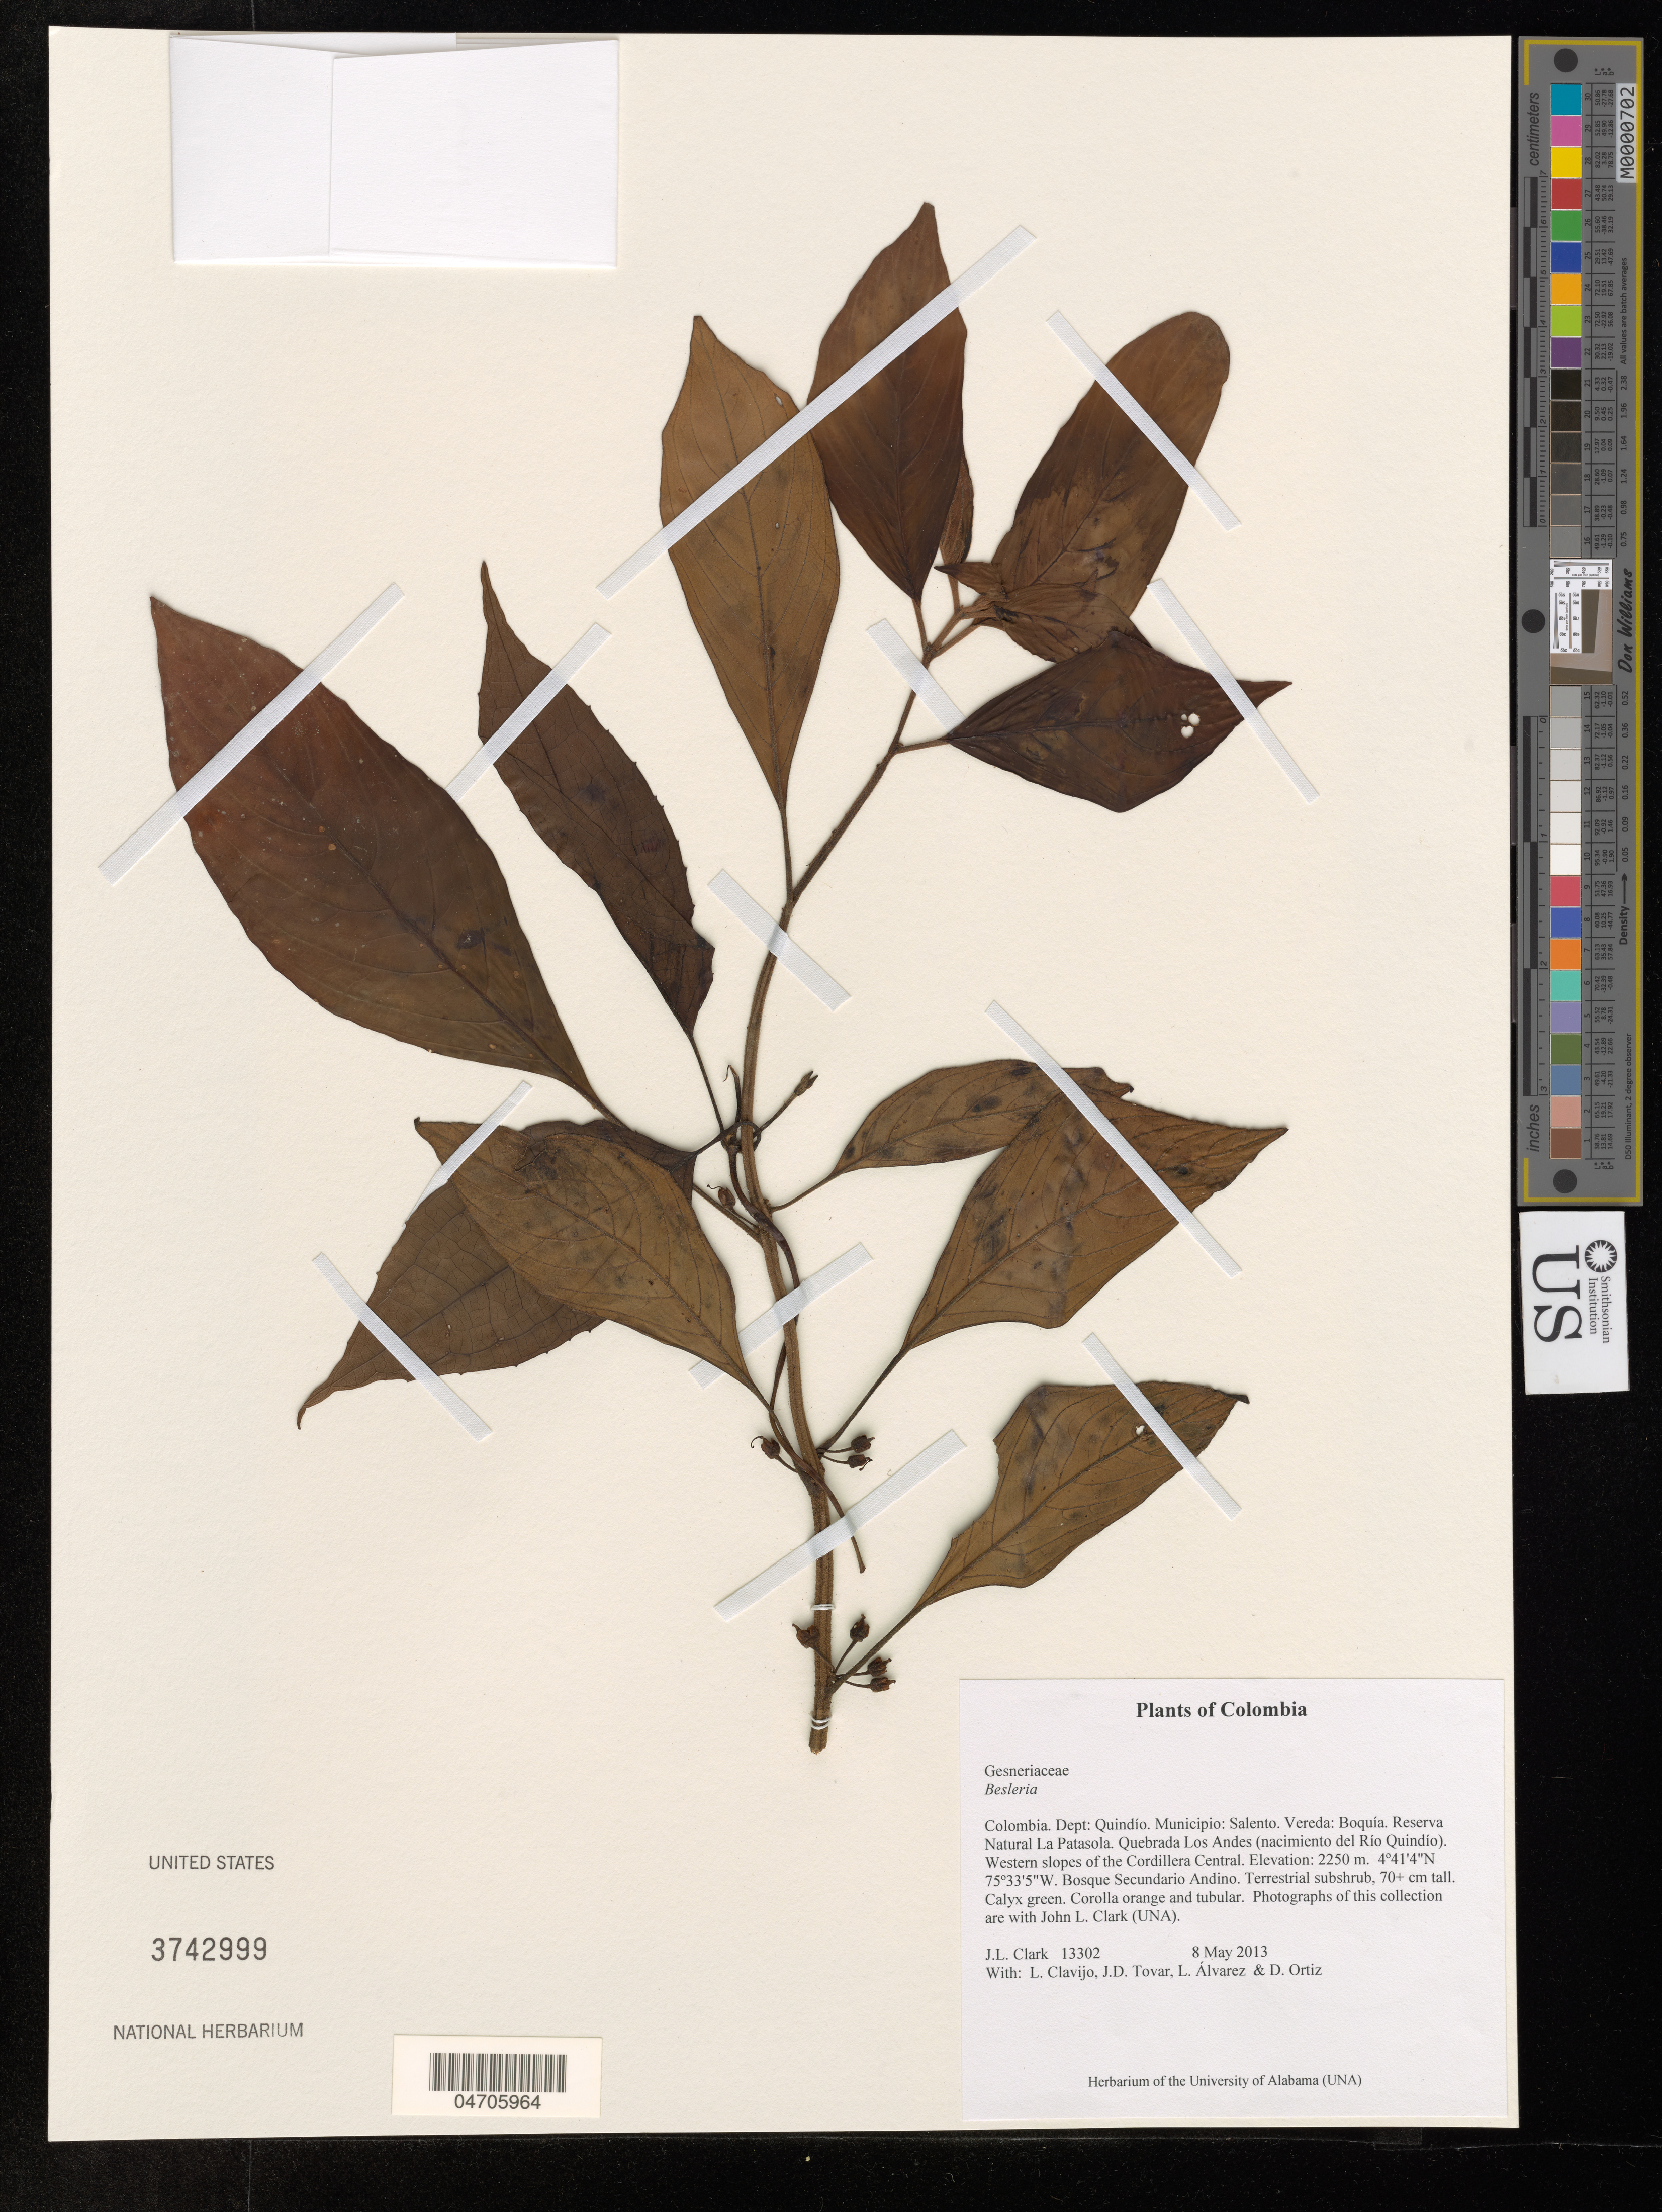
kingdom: Plantae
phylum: Tracheophyta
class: Magnoliopsida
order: Lamiales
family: Gesneriaceae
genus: Besleria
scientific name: Besleria sp.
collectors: J. L. Clark, L. Clavijo, J. Tovar, L. Alvarez & D. Ortiz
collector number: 13302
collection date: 2013-05-08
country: Colombia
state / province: Quindío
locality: Dept: Quindío. Municipio: Salento. Vereda: Boquía. Reserva Natural La Patasola. Quebrada Los Andes (nacimiento del Río Quindío). Western slopes of the Cordillera Central.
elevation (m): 2250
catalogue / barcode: US 3742999